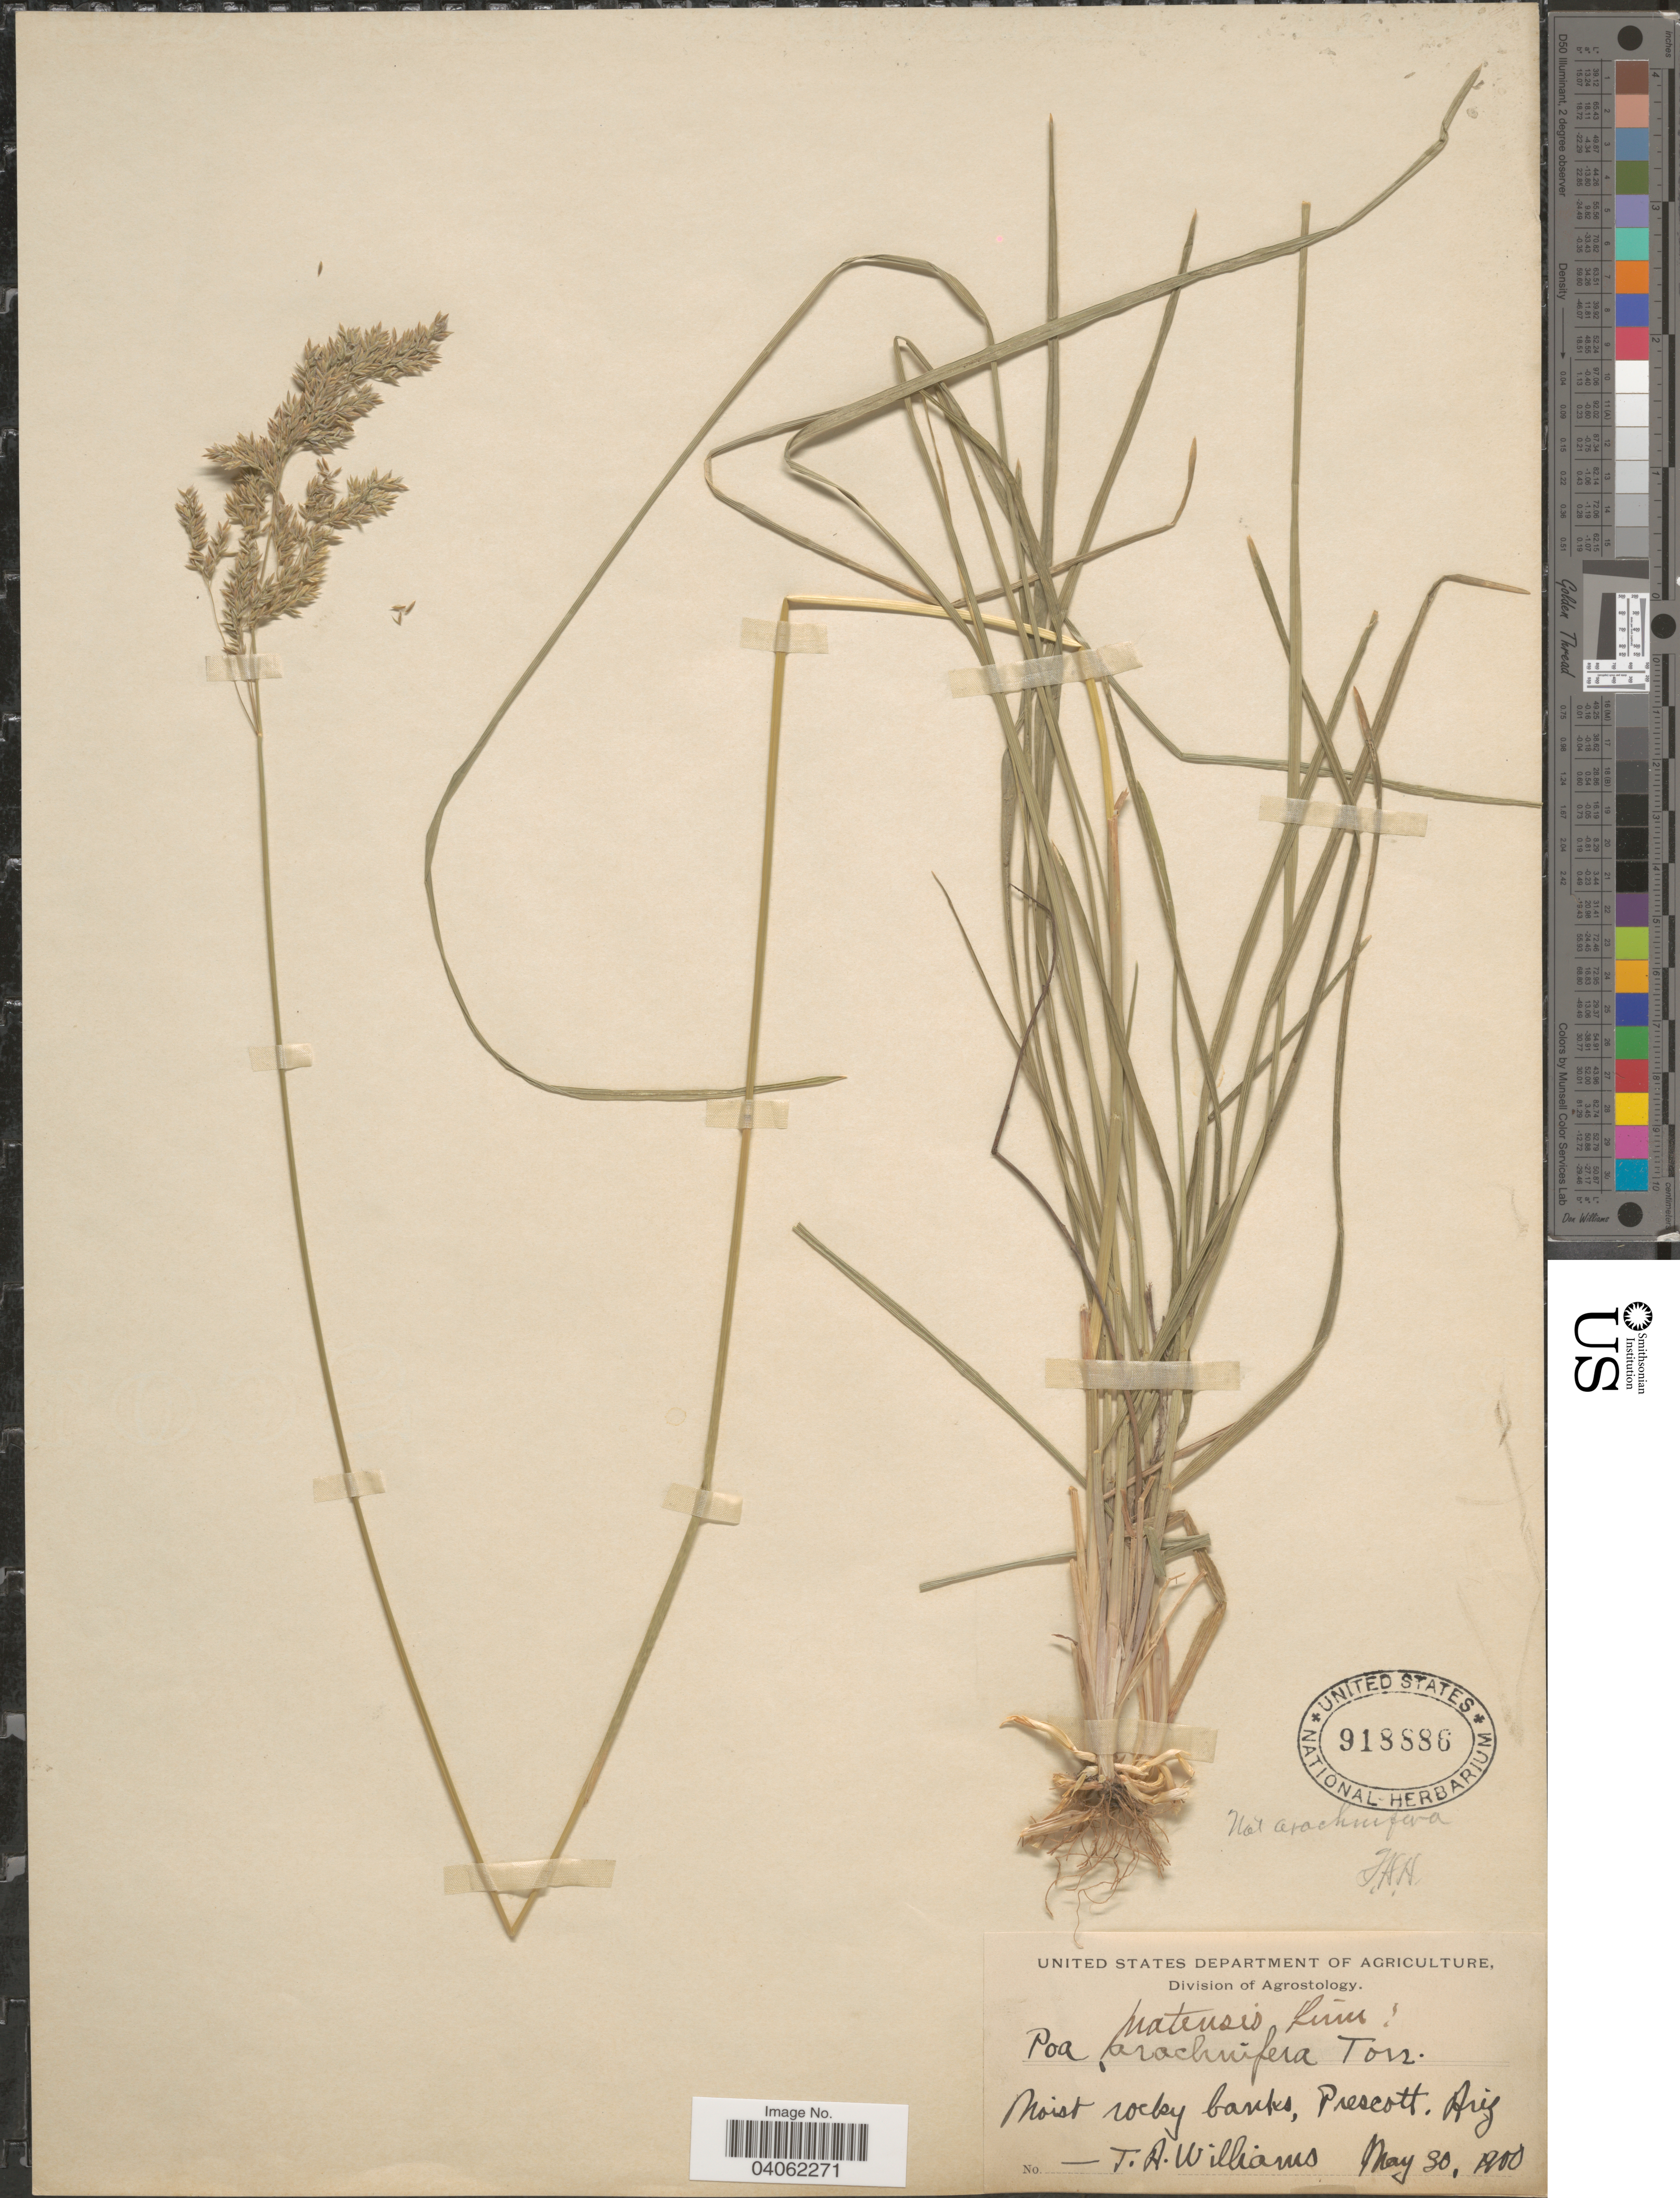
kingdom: Plantae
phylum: Tracheophyta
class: Liliopsida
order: Poales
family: Poaceae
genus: Poa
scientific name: Poa pratensis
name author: L.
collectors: T. Williams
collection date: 1900-05-30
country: United States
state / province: Arizona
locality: Prescott.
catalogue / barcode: US 918886